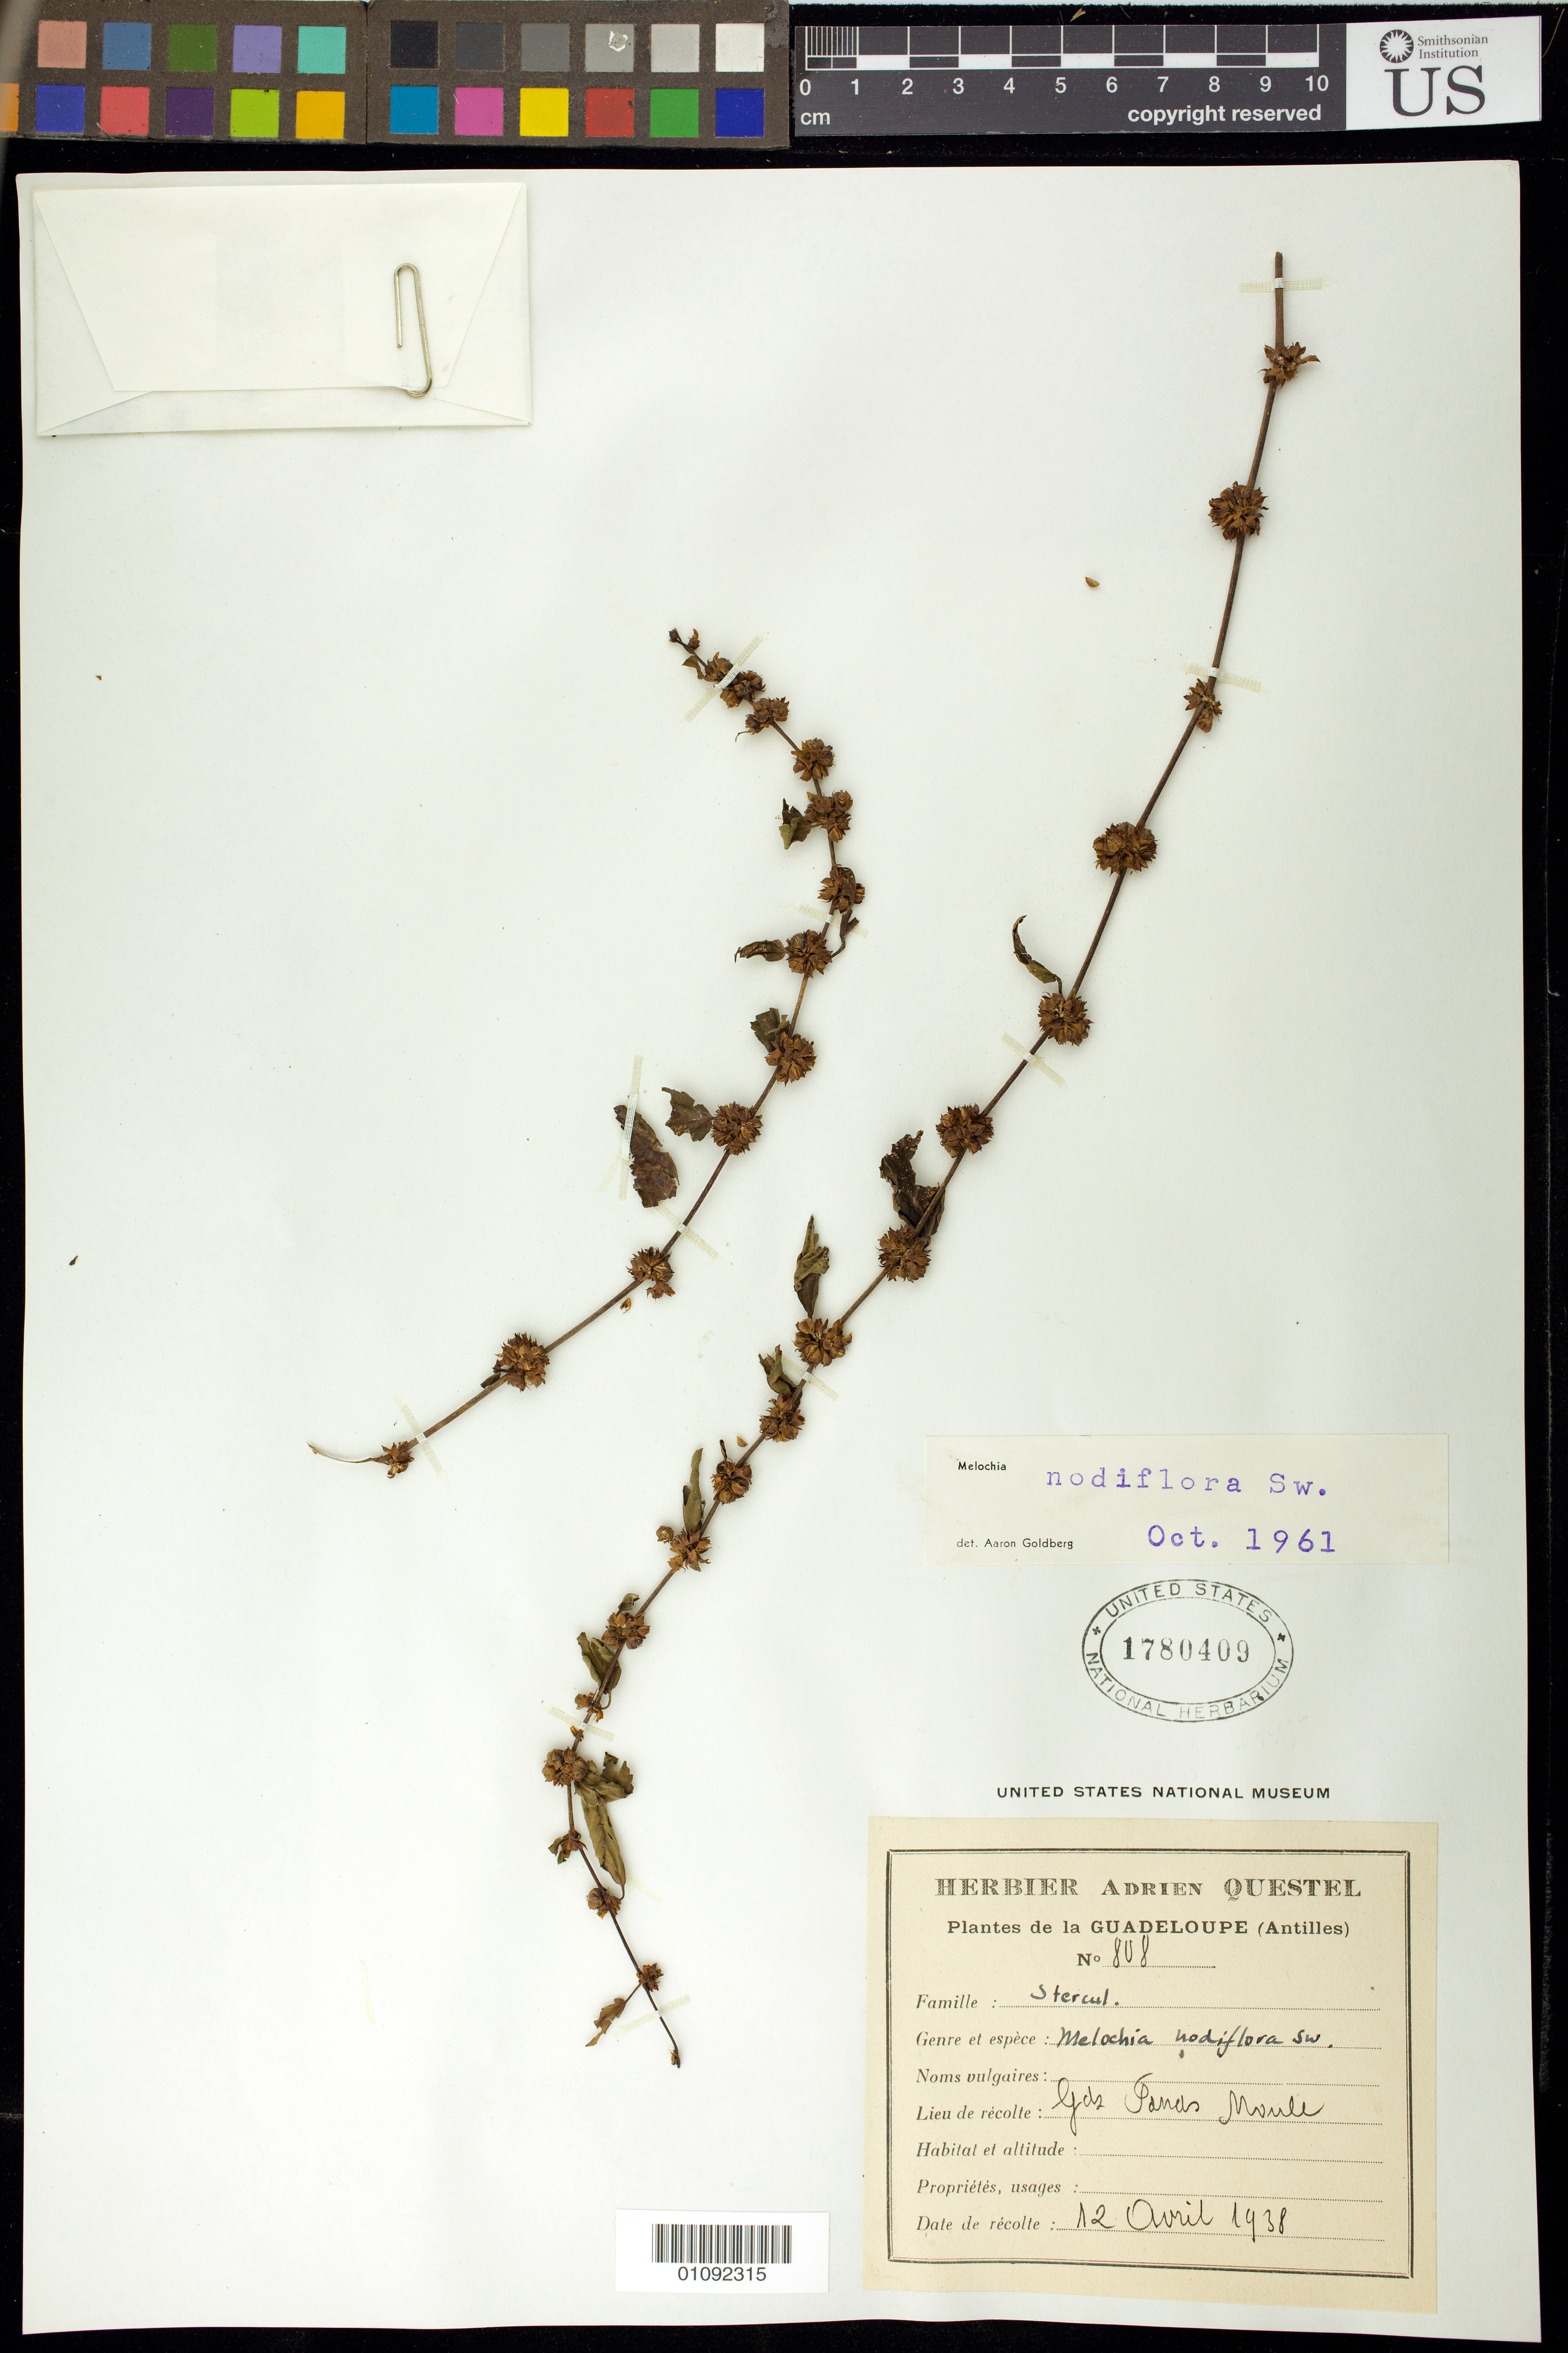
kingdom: Plantae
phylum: Tracheophyta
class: Magnoliopsida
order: Malvales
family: Malvaceae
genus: Melochia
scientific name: Melochia nodiflora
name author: Sw.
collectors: A. Questel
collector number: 808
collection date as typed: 12 Apr 1938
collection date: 1938-04-12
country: Guadeloupe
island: Grande Terre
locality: (Gds Ponds) Moule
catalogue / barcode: US 1780409